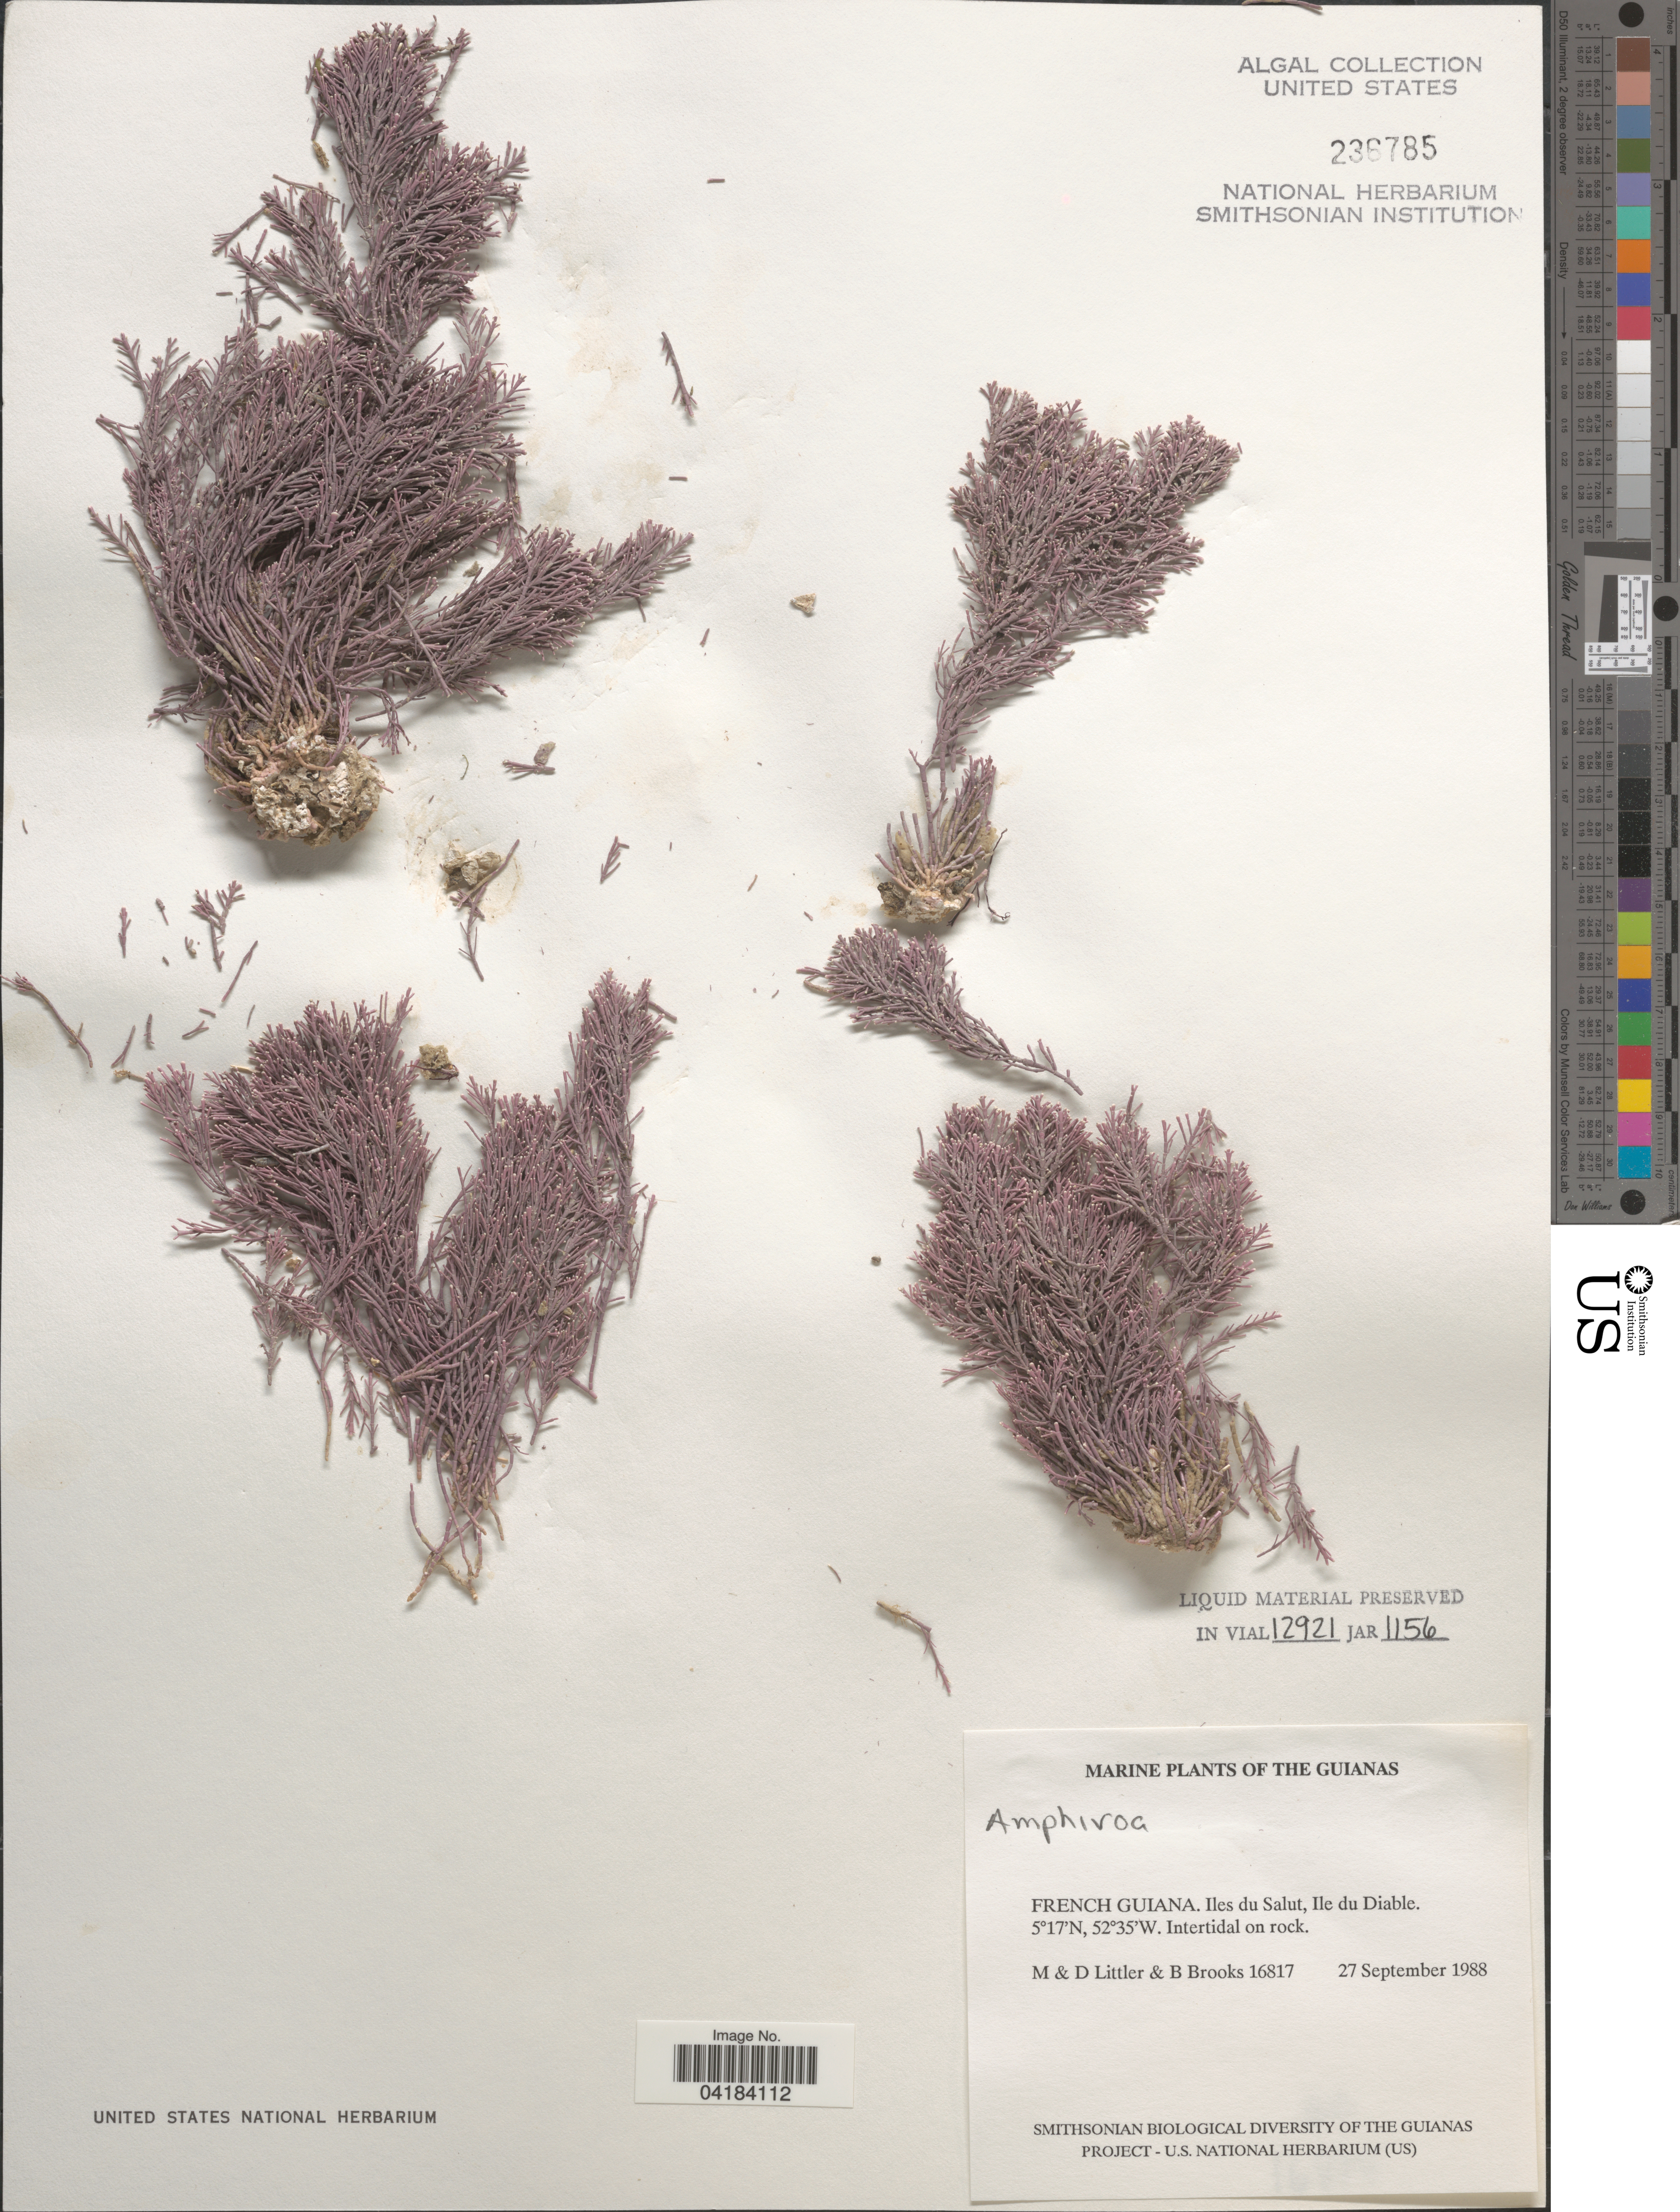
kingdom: Plantae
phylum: Rhodophyta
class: Florideophyceae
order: Corallinales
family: Lithophyllaceae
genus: Amphiroa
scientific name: Amphiroa sp.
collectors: M. Littler, D. S. Littler & B. Brooks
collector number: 16817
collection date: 1988-09-27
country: French Guiana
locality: The Guianas. Iles du Salut, Ile du Diable.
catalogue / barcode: US 236785